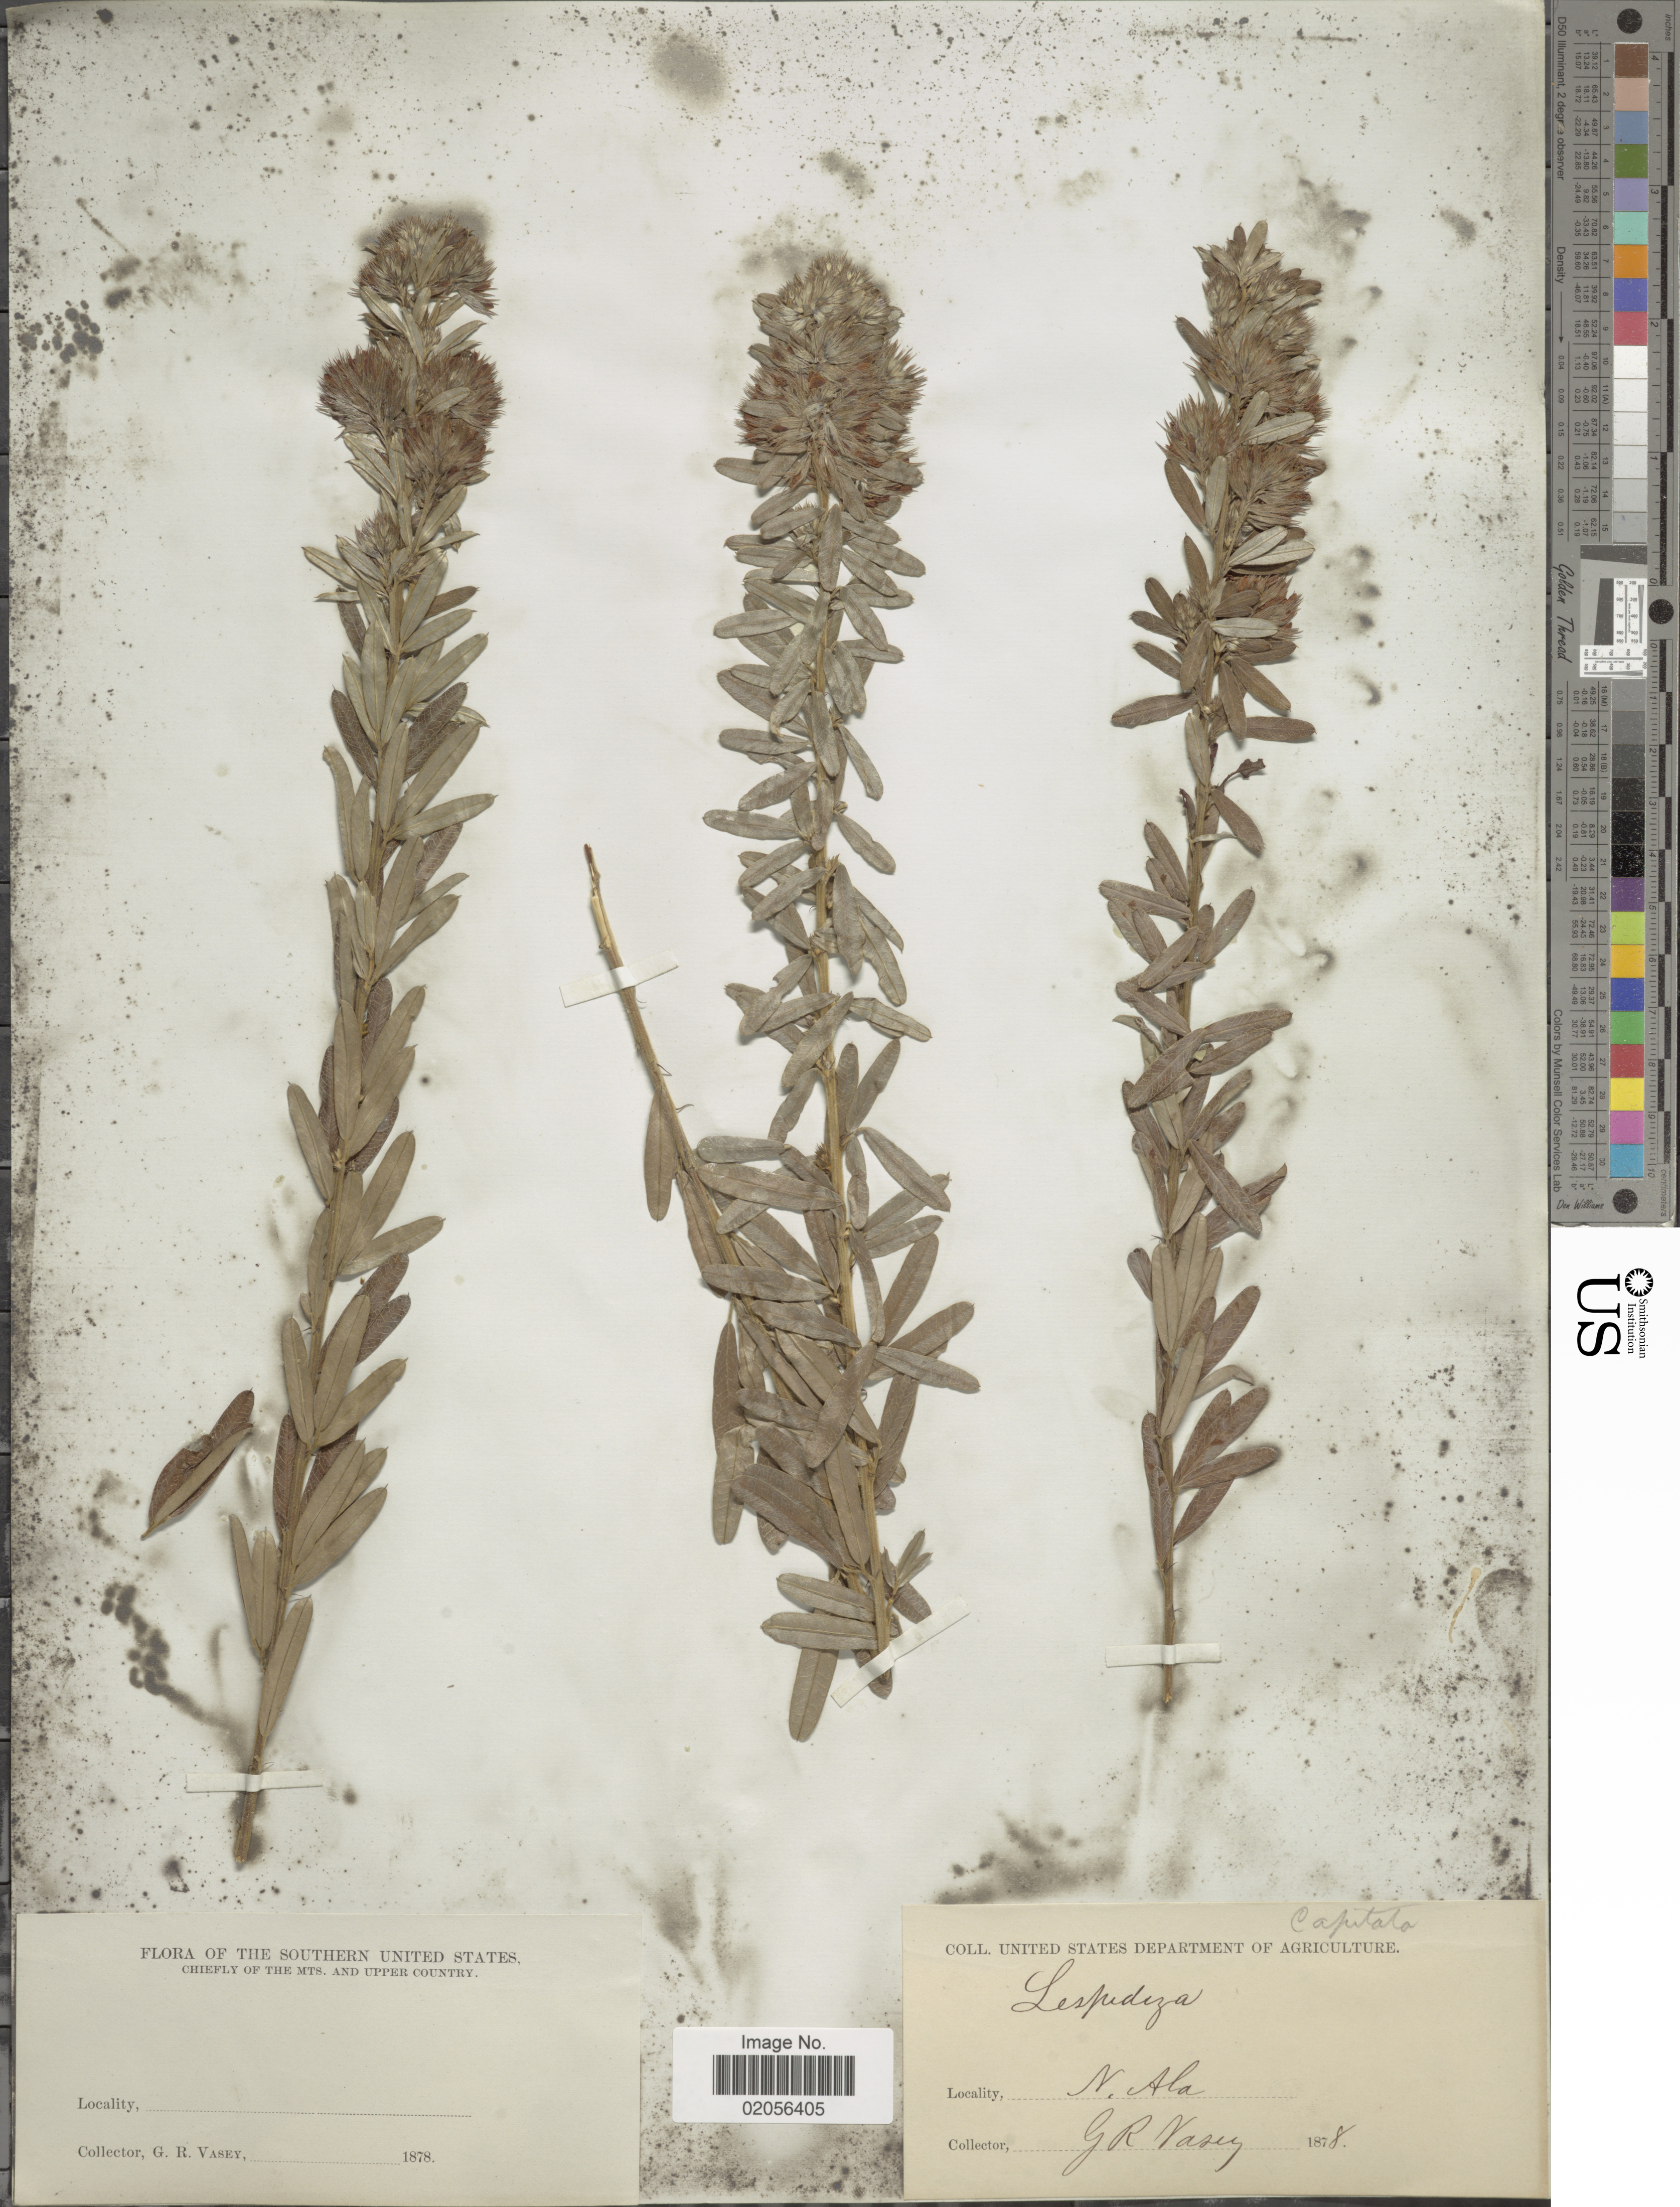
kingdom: Plantae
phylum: Tracheophyta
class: Magnoliopsida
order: Fabales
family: Fabaceae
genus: Lespedeza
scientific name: Lespedeza capitata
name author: Michx.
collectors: G. R. Vasey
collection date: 1878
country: United States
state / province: Alabama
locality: The Southern United States, Chiefly of the Mts. and Upper County